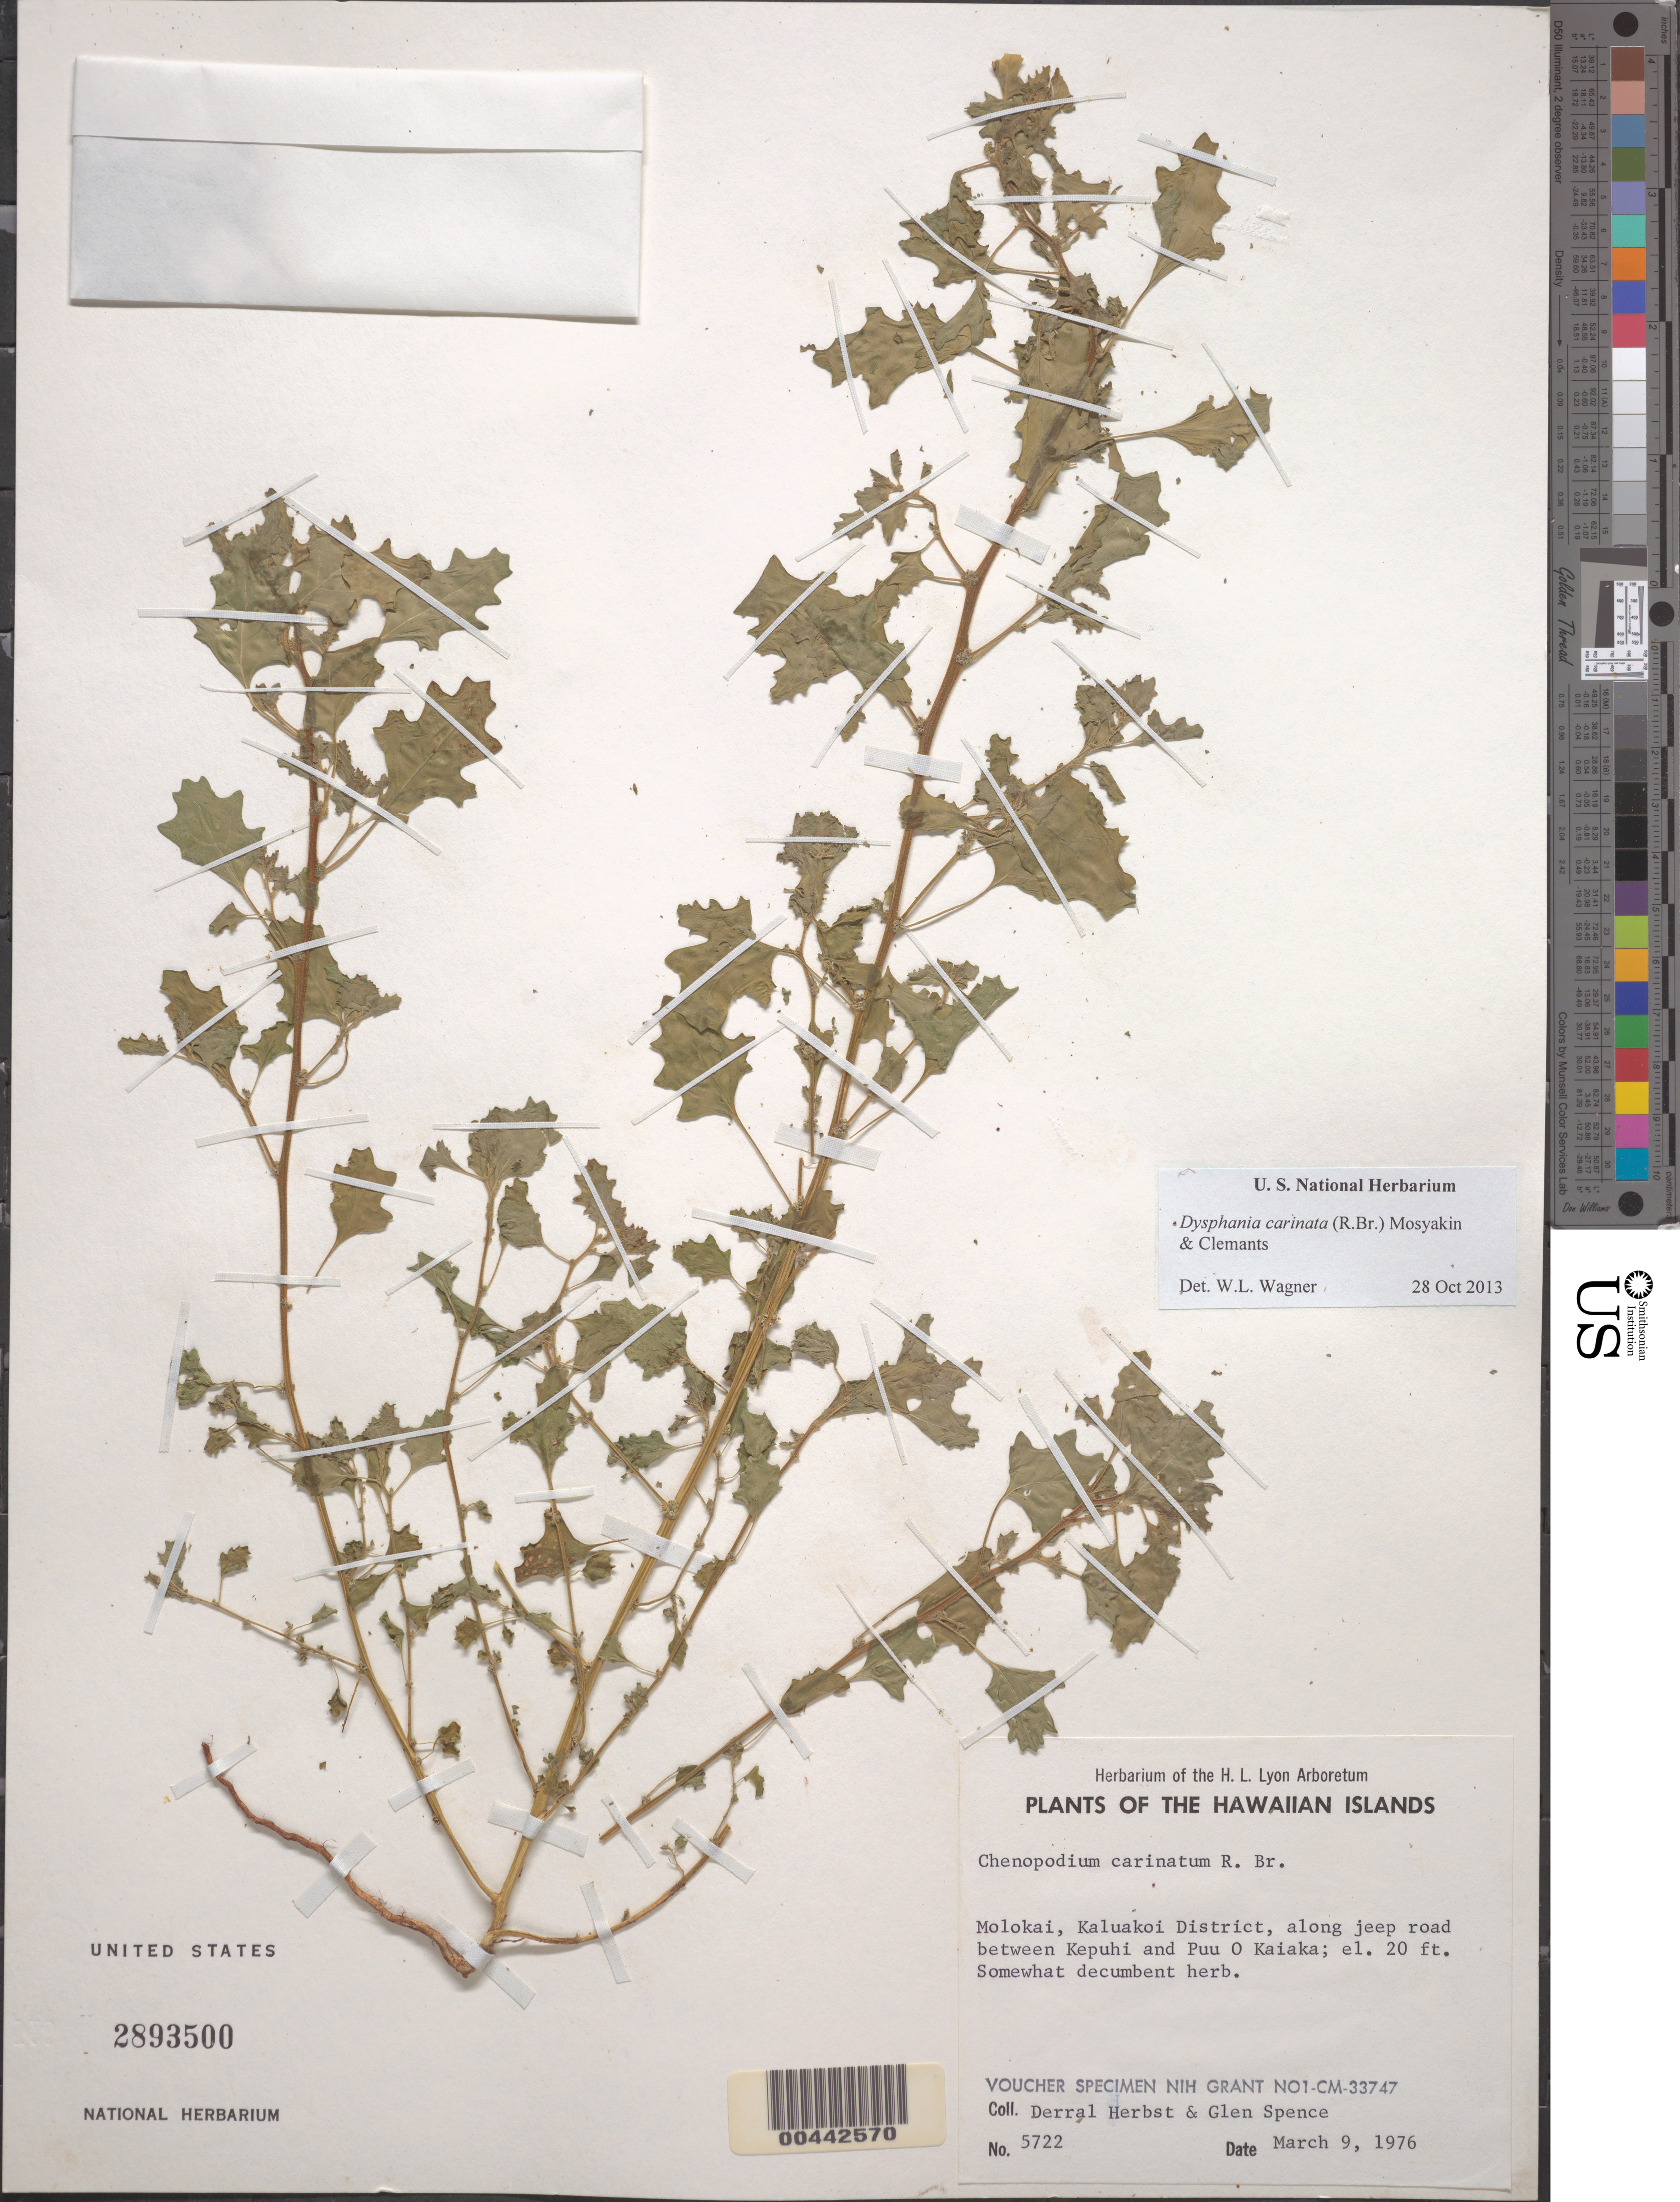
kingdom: Plantae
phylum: Tracheophyta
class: Magnoliopsida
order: Caryophyllales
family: Amaranthaceae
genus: Dysphania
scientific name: Dysphania carinata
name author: (R. Br.) Mosyakin & Clemants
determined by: Wagner, W. L., (BOT), Smithsonian Institution - National Museum of Natural History (UNITED STATES)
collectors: D. R. Herbst & G. Spence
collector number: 5722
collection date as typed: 9 Mar 1976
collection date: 1976-03-09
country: United States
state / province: Hawaii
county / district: Maui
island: Moloka'i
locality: Kaluakoi District, along jeep road between Kepuhi and Puu O Kaiaka.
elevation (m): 6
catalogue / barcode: US 2893500